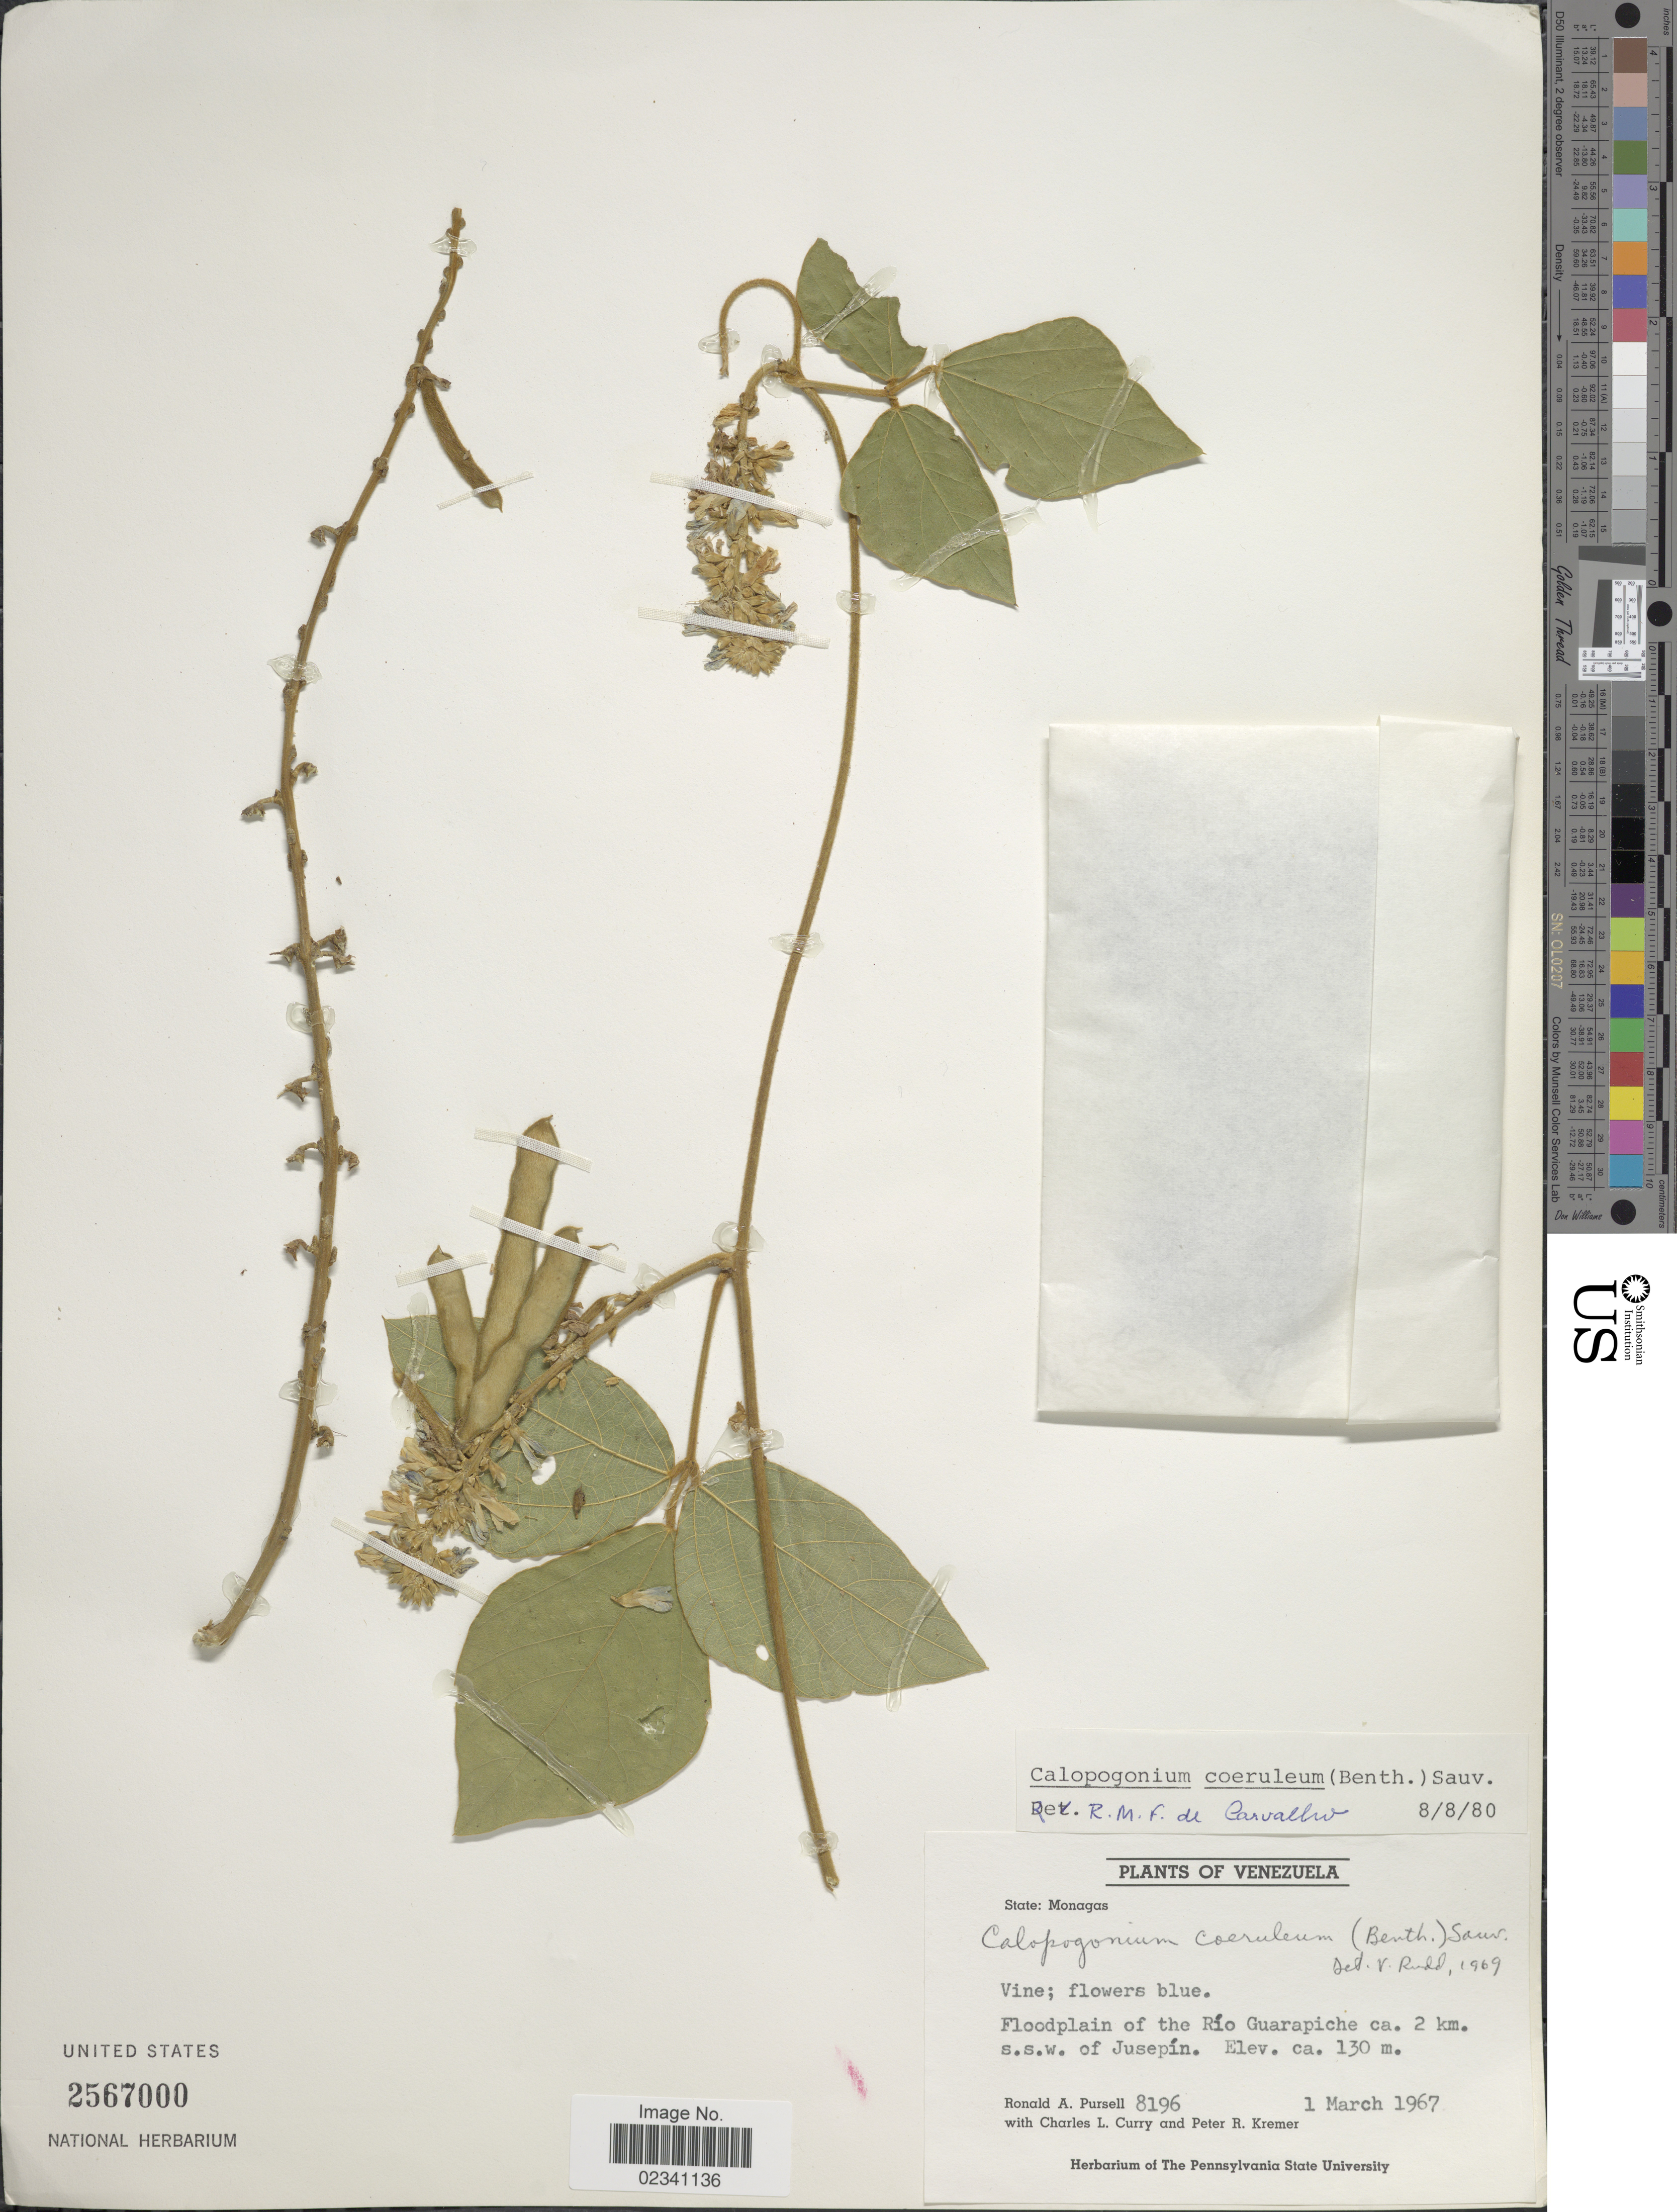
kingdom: Plantae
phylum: Tracheophyta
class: Magnoliopsida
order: Fabales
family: Fabaceae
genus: Calopogonium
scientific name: Calopogonium caeruleum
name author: (Benth.) C. Wright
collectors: R. A. Pursell, C. L. Curry & P. Kremer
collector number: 8196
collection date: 1967-03-01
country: Venezuela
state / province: Monagas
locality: Floodplain of the Rio Cuarapiche ca. 2 km. s.s.w. of Jusepin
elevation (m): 130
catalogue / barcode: US 2567000